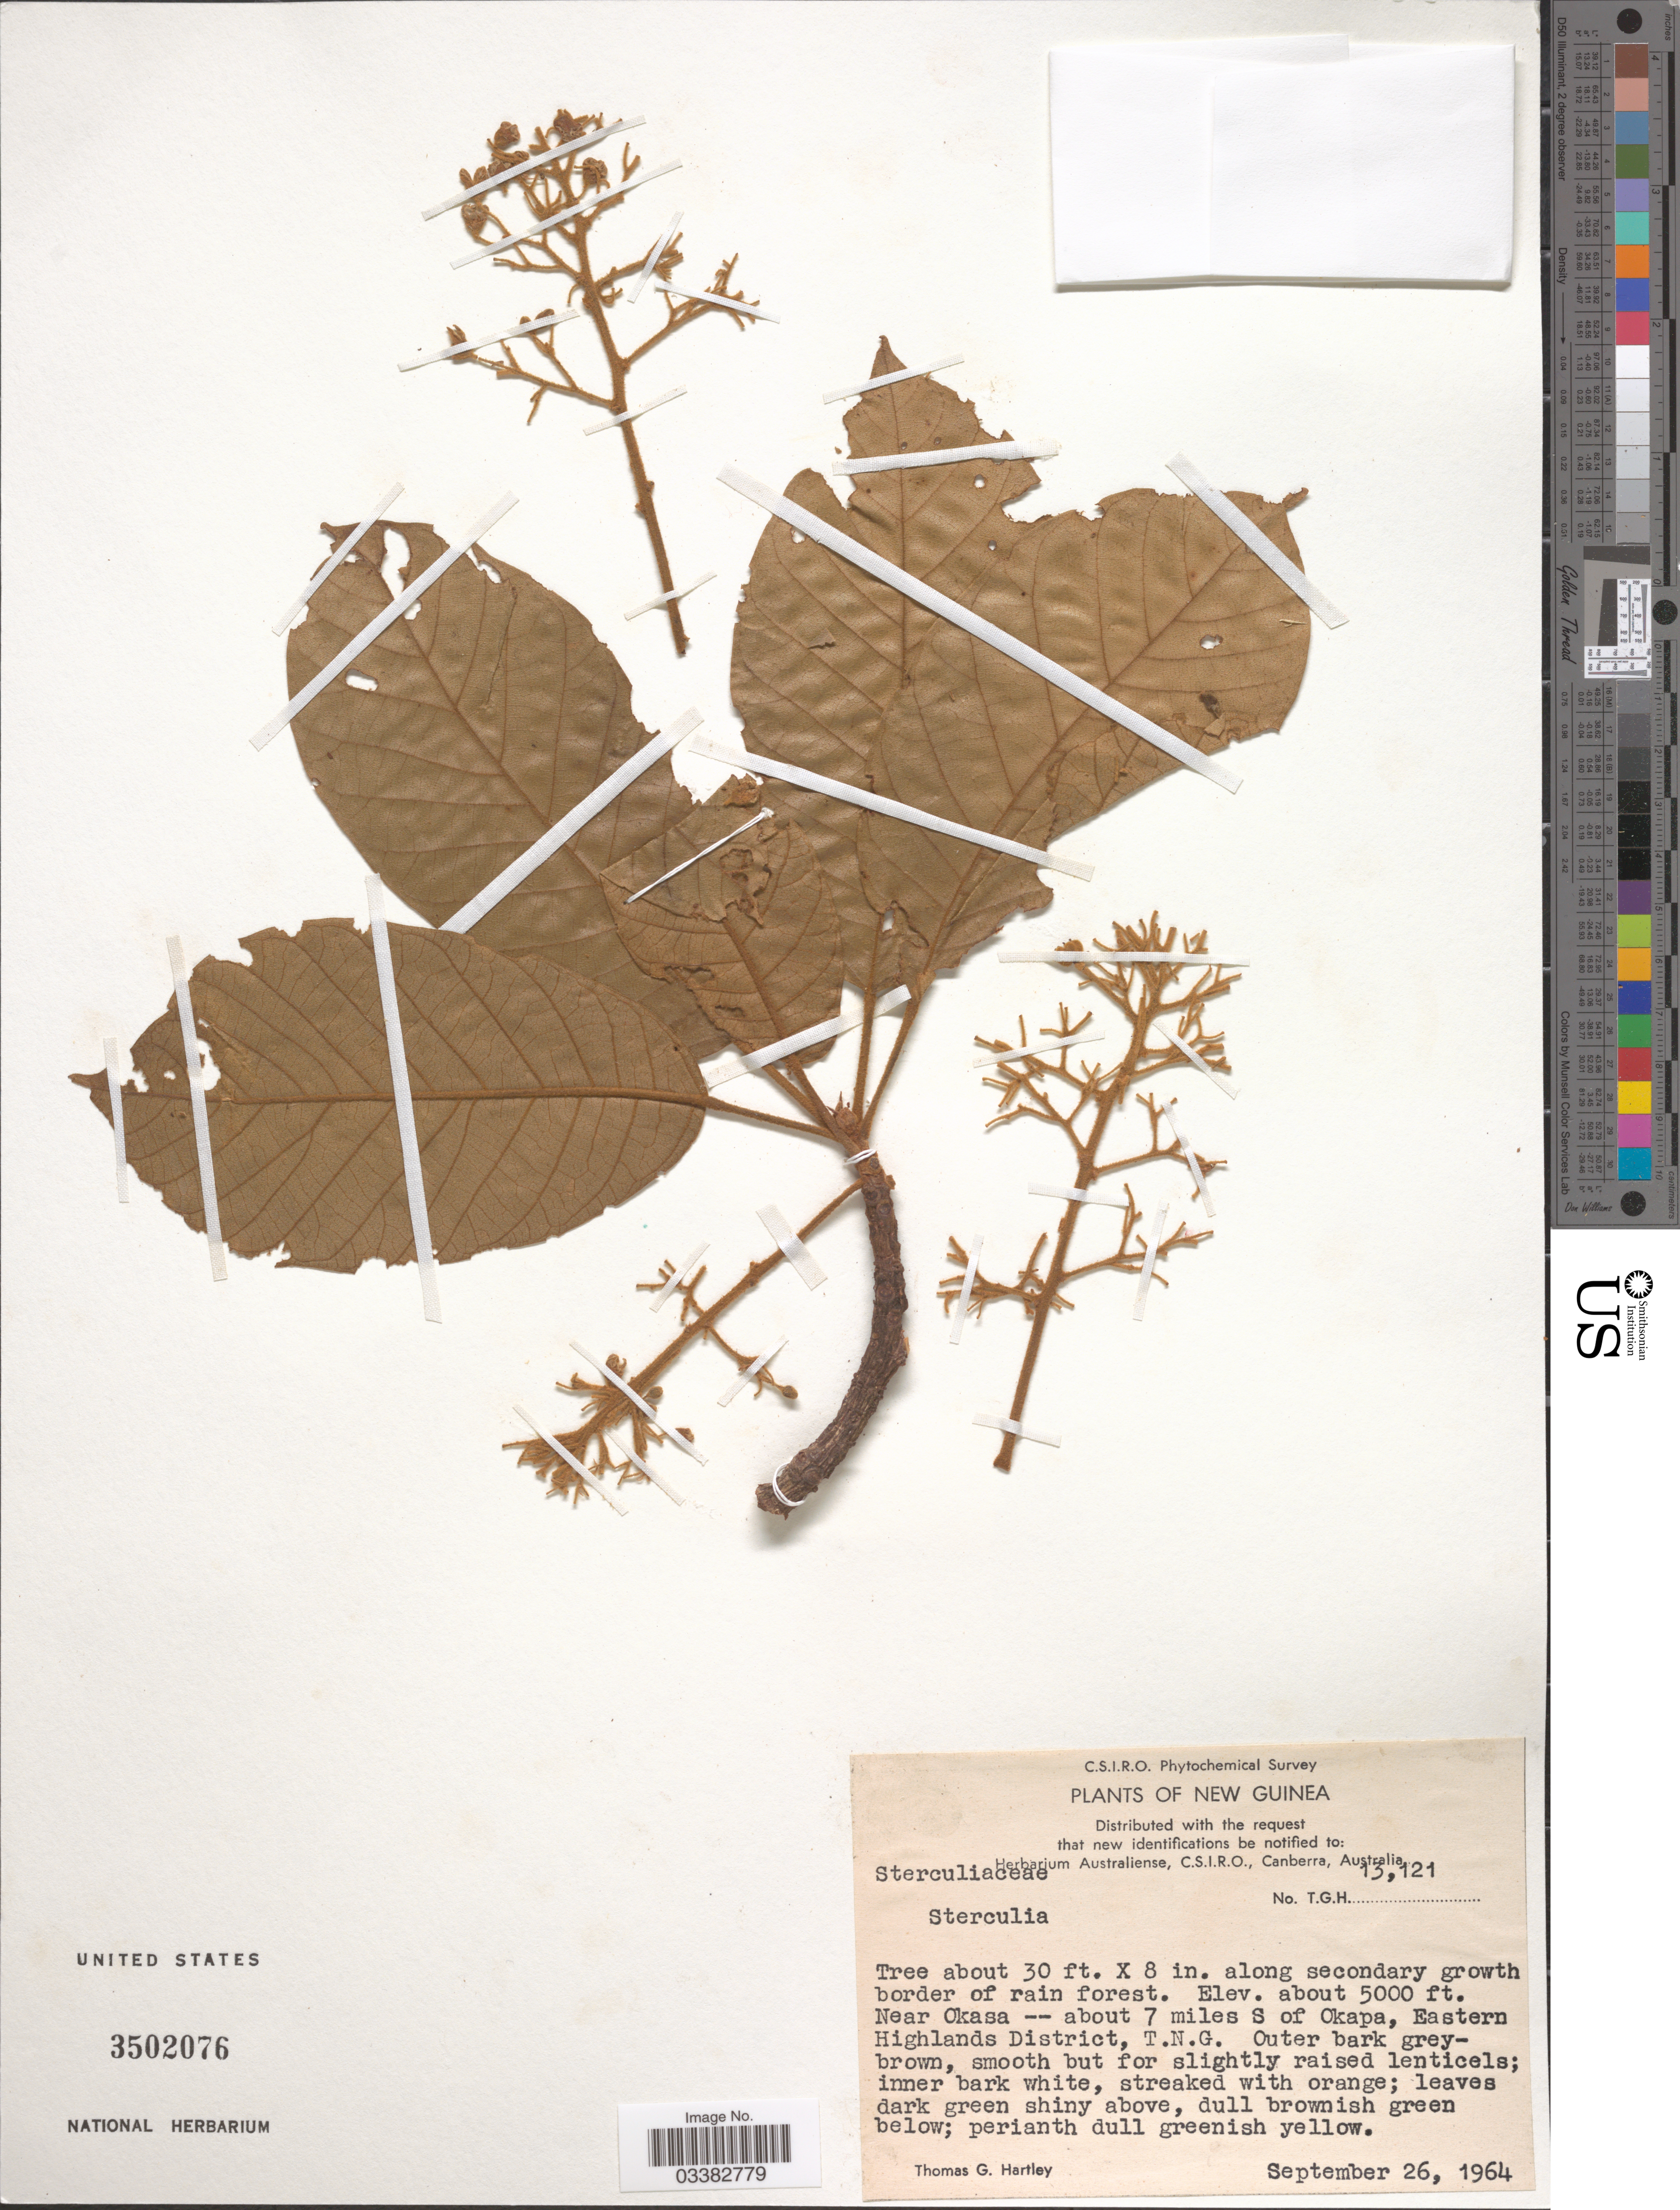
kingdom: Plantae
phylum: Tracheophyta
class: Magnoliopsida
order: Malvales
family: Malvaceae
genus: Sterculia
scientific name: Sterculia sp.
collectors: T. Hartley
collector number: T.G.H.13121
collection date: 1964-09-26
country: Papua New Guinea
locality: New Guinea. Near Okasa -- about 7 miles S of Okapa, Eastern Highlands District, T.N.G.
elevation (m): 1524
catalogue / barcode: US 3502076